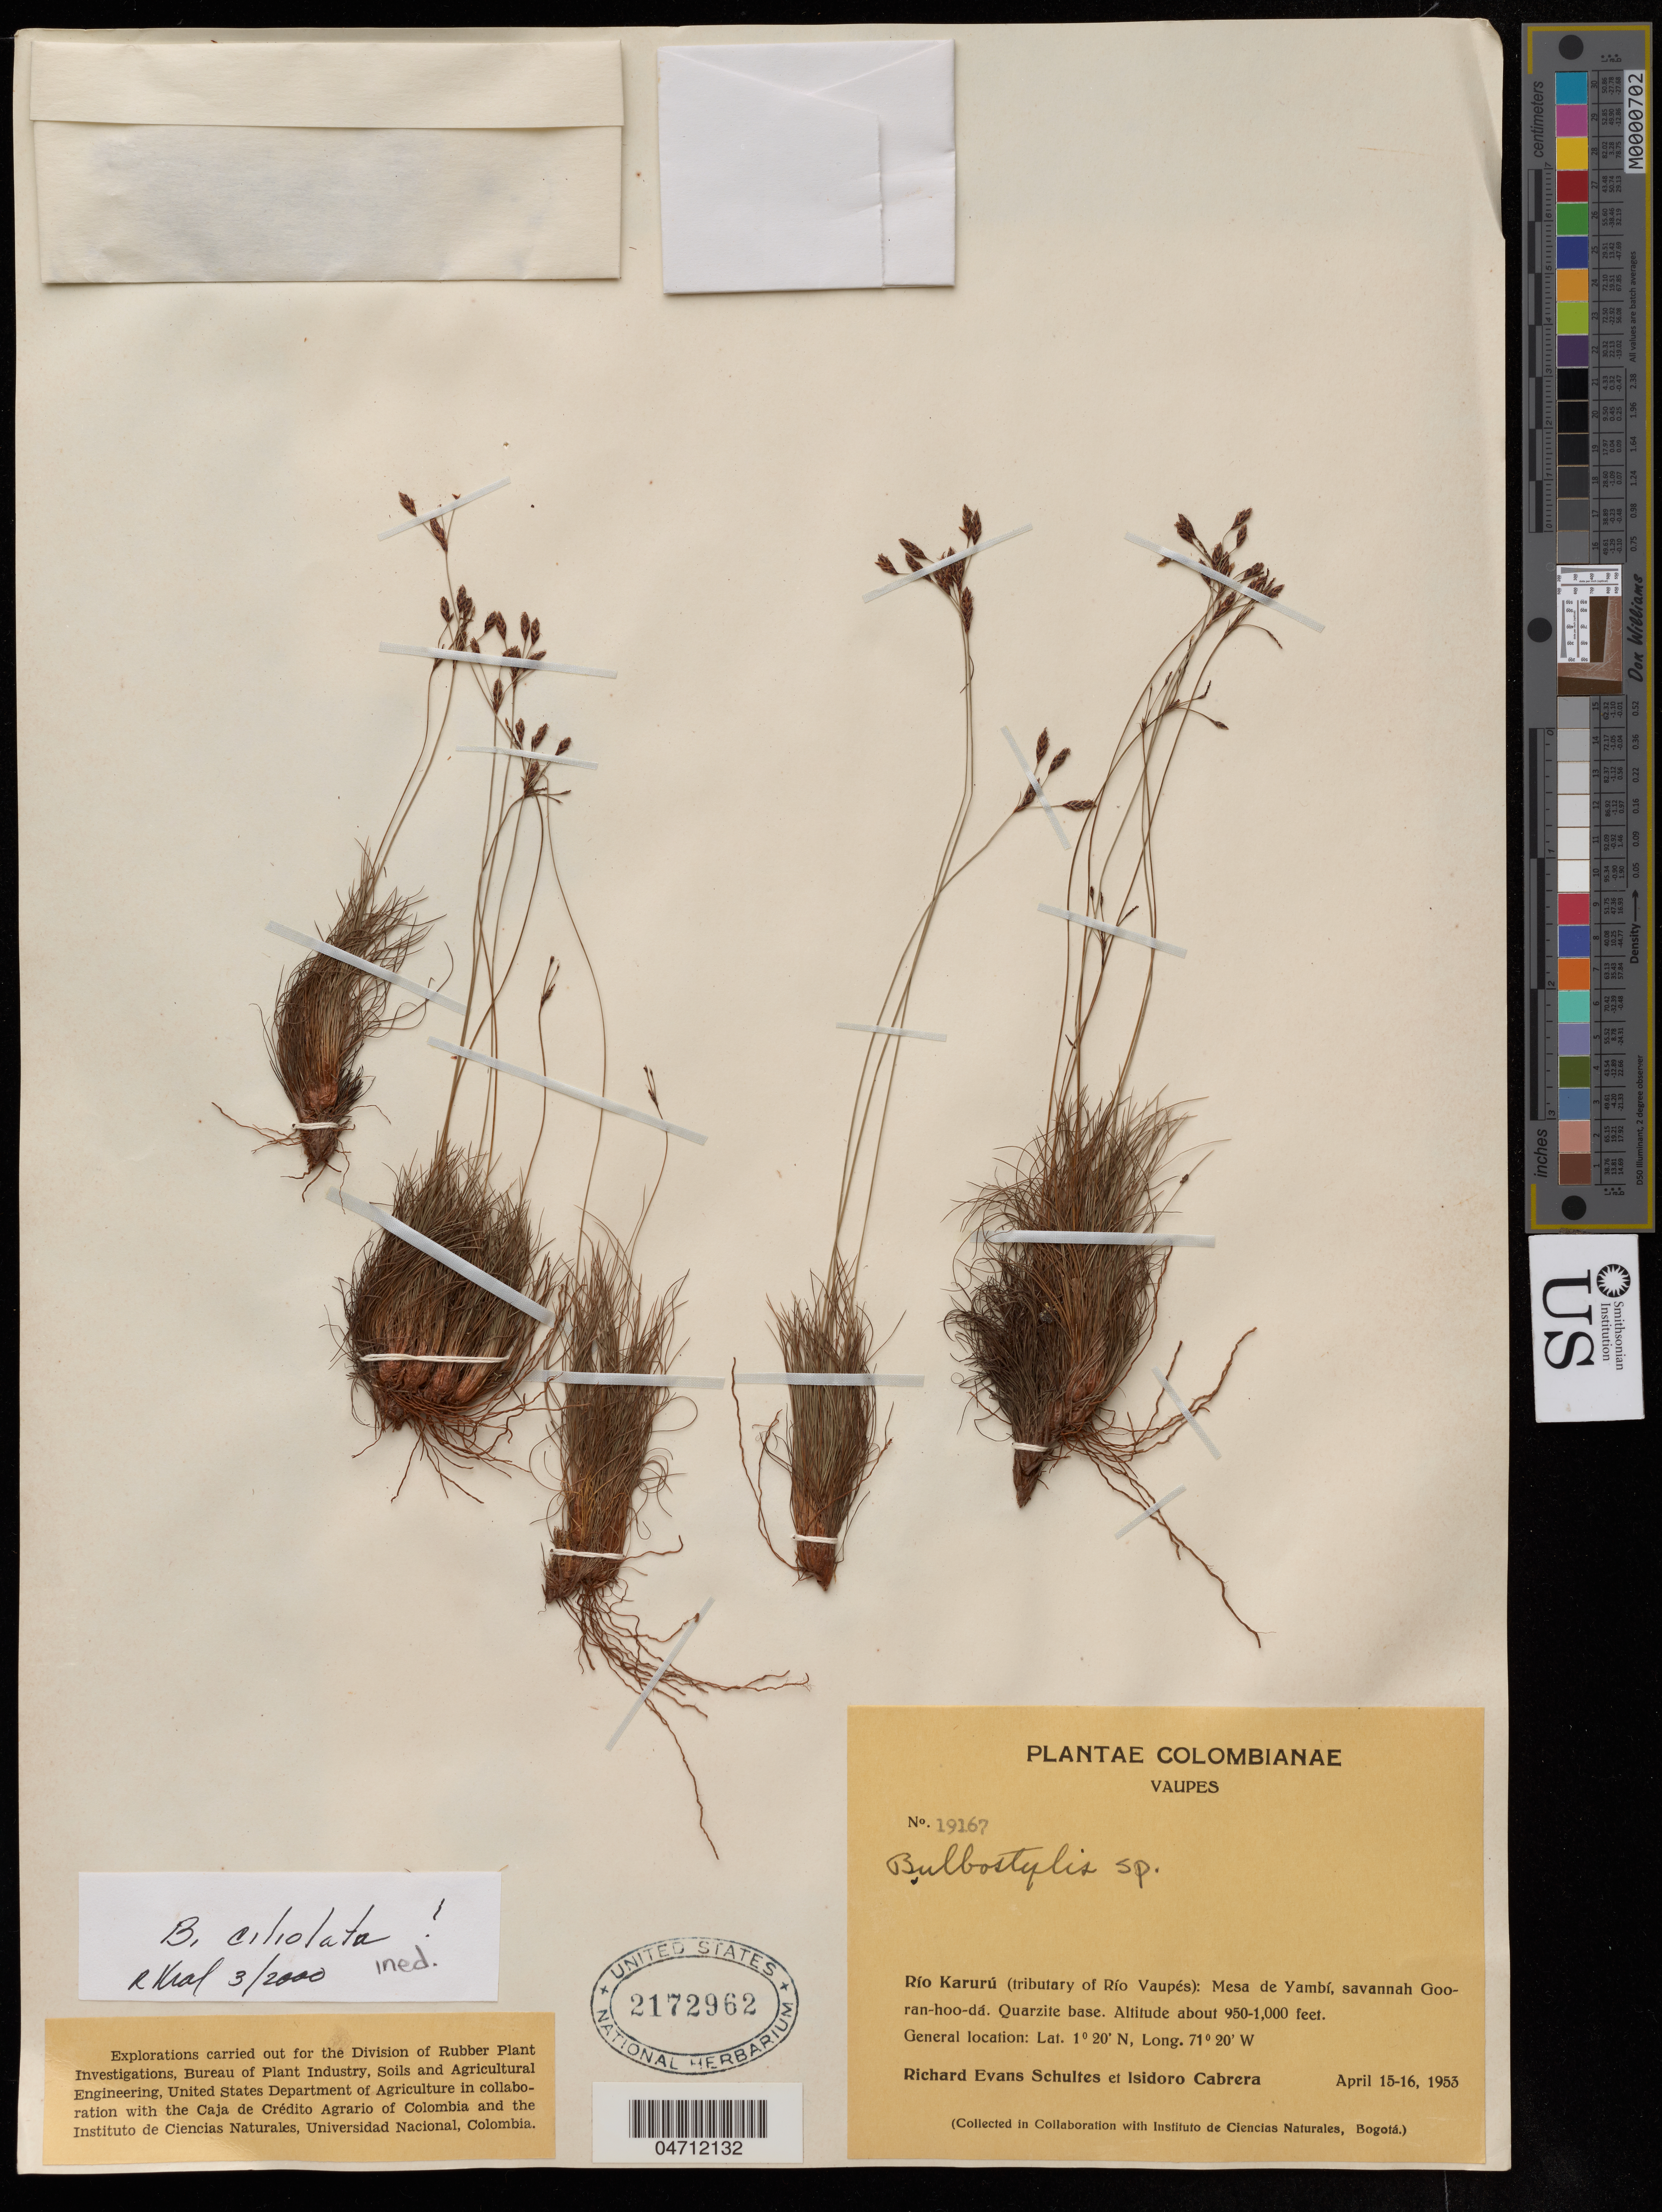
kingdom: Plantae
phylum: Tracheophyta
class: Liliopsida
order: Poales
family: Cyperaceae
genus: Bulbostylis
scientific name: Bulbostylis sp.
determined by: Kral, Robert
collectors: R. E. Schultes & I. Cabrera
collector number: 19167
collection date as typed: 15 Apr 1953 to 16 Apr 1953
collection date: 1953-04-15/1953-04-16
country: Colombia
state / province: Vaupes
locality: Río Karurú (tributary of Río Vaupés, Mesa de Yambí, savannah Goo-ran-hoo-dá.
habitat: savannah Goo-ran-hoo-da. Quarzite base.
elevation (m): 290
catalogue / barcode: US 2172962